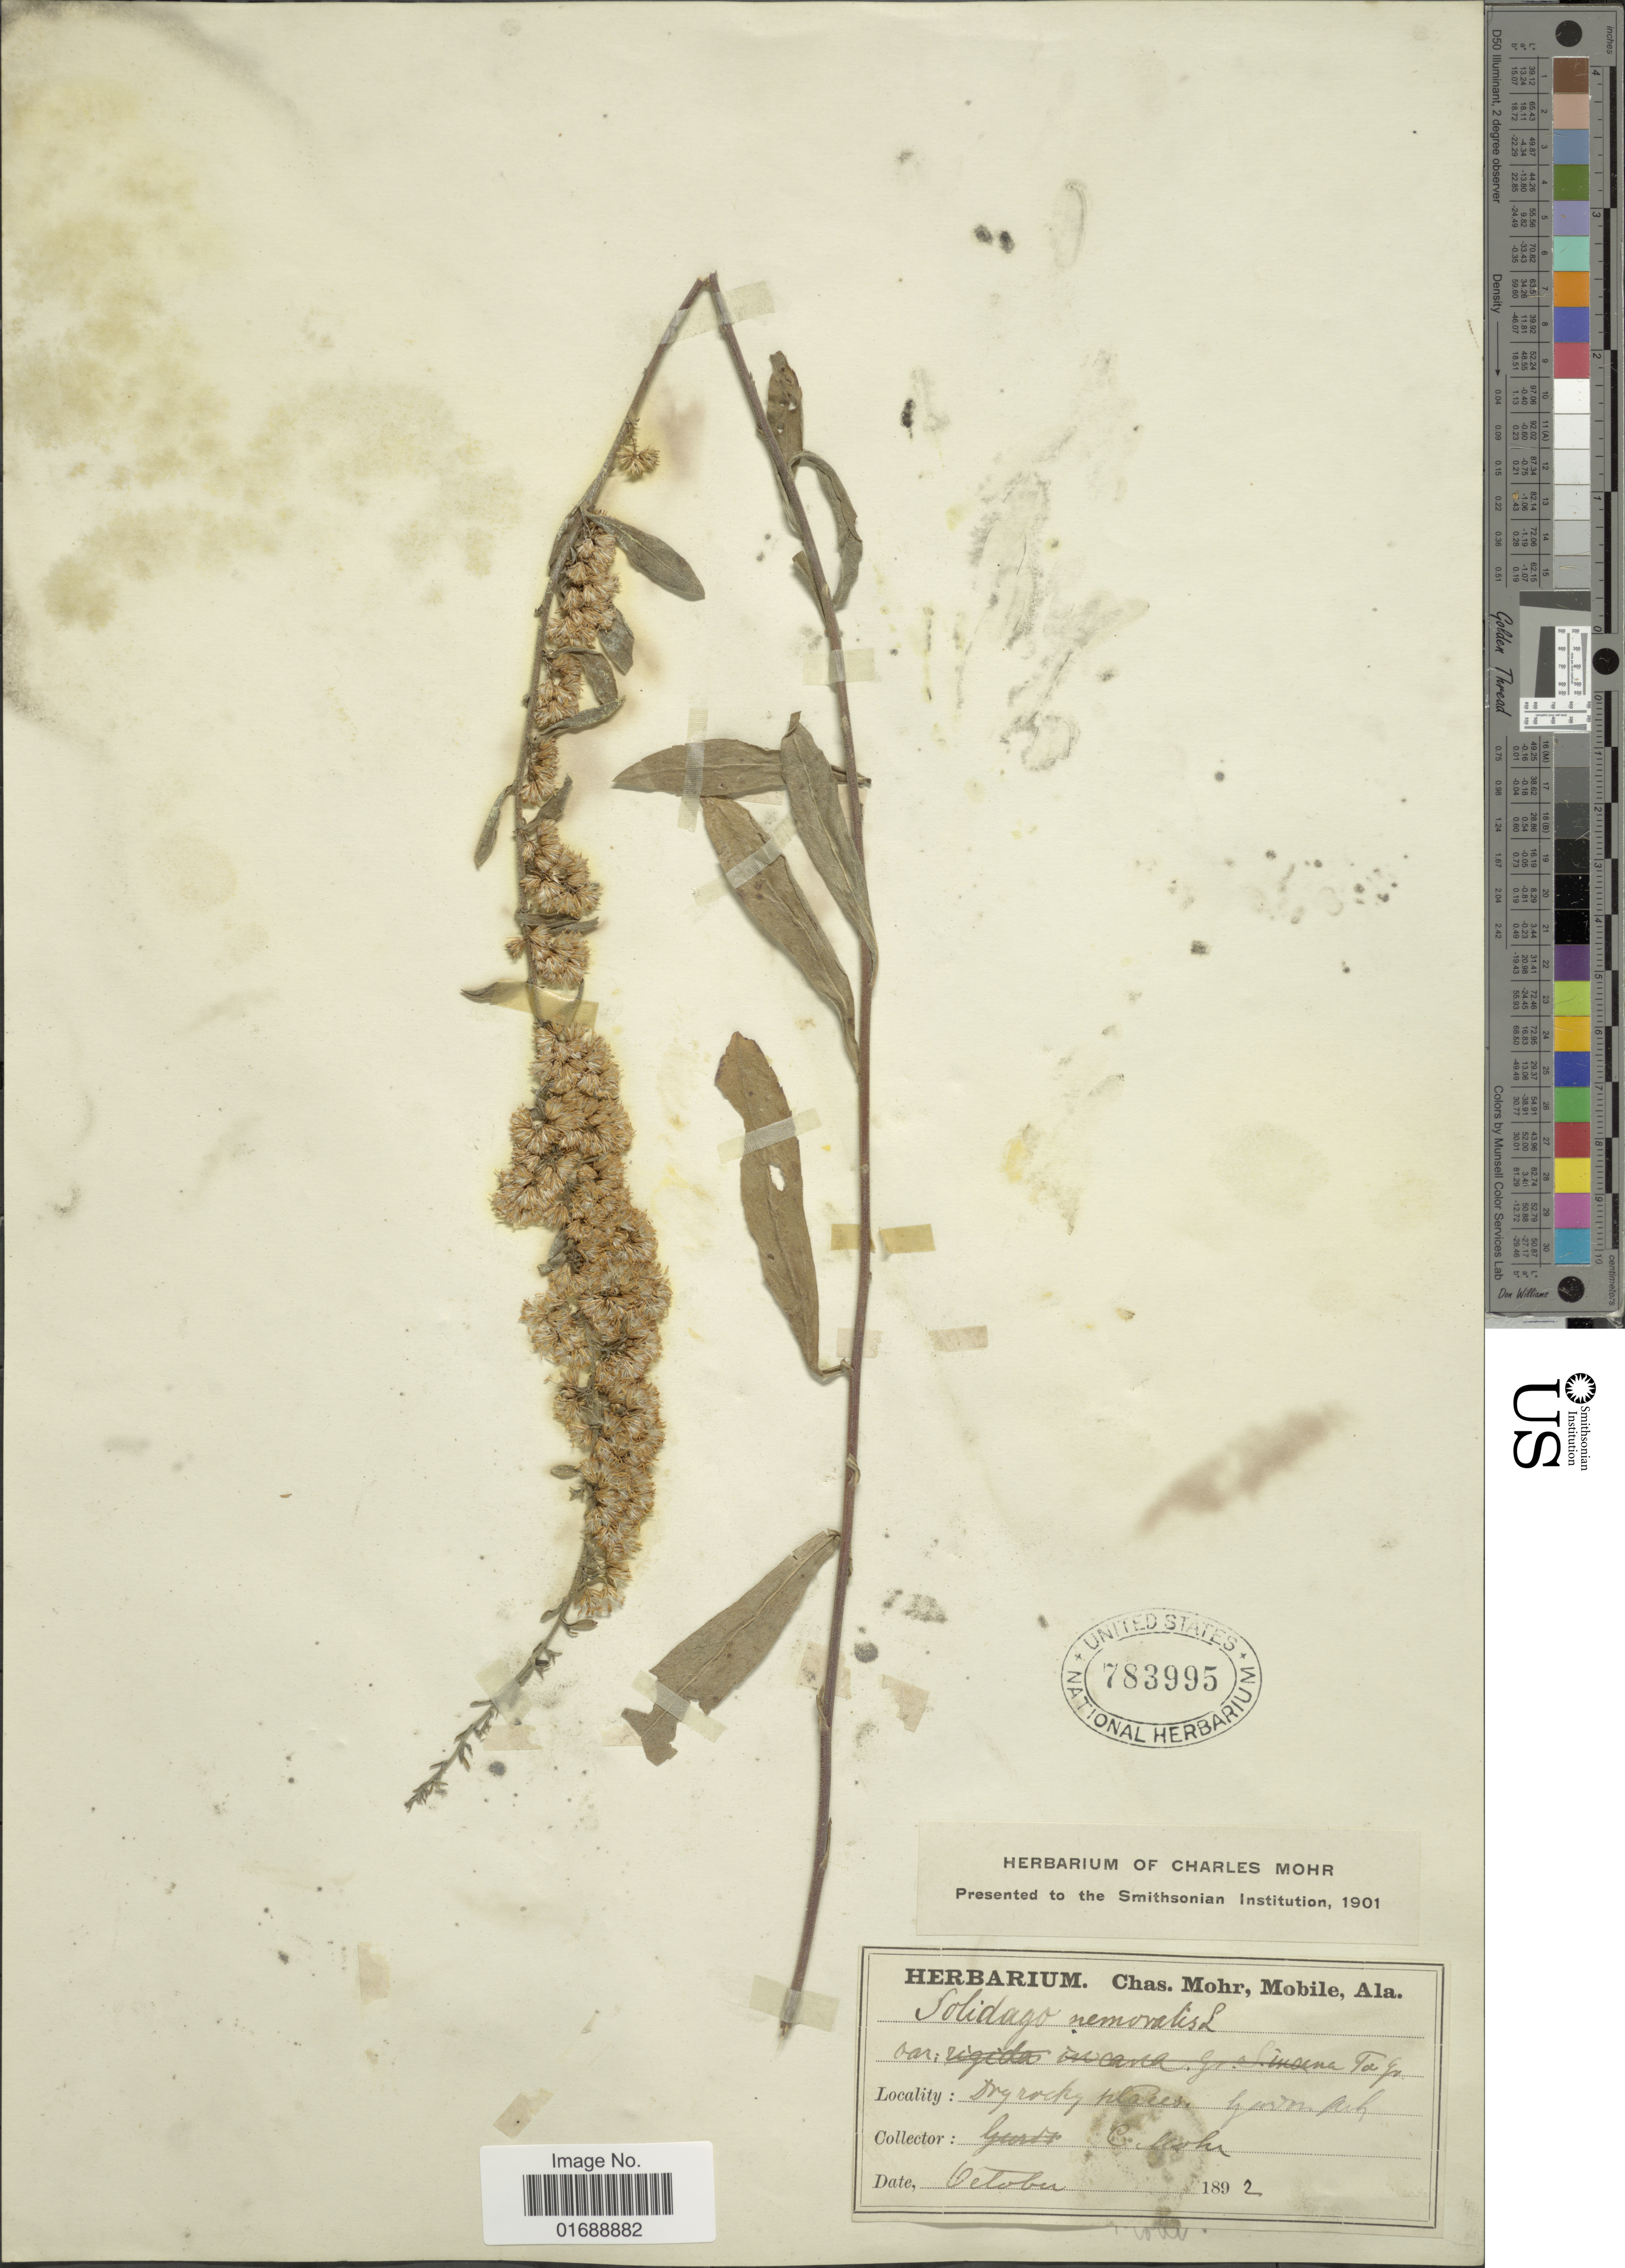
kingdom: Plantae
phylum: Tracheophyta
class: Magnoliopsida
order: Asterales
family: Asteraceae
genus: Solidago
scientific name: Solidago nemoralis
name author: Aiton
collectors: Mohr, C. T. (herbarium)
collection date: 1892-10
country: United States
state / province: Arkansas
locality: Dry rocky places, Gurdon.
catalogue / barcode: US 783995